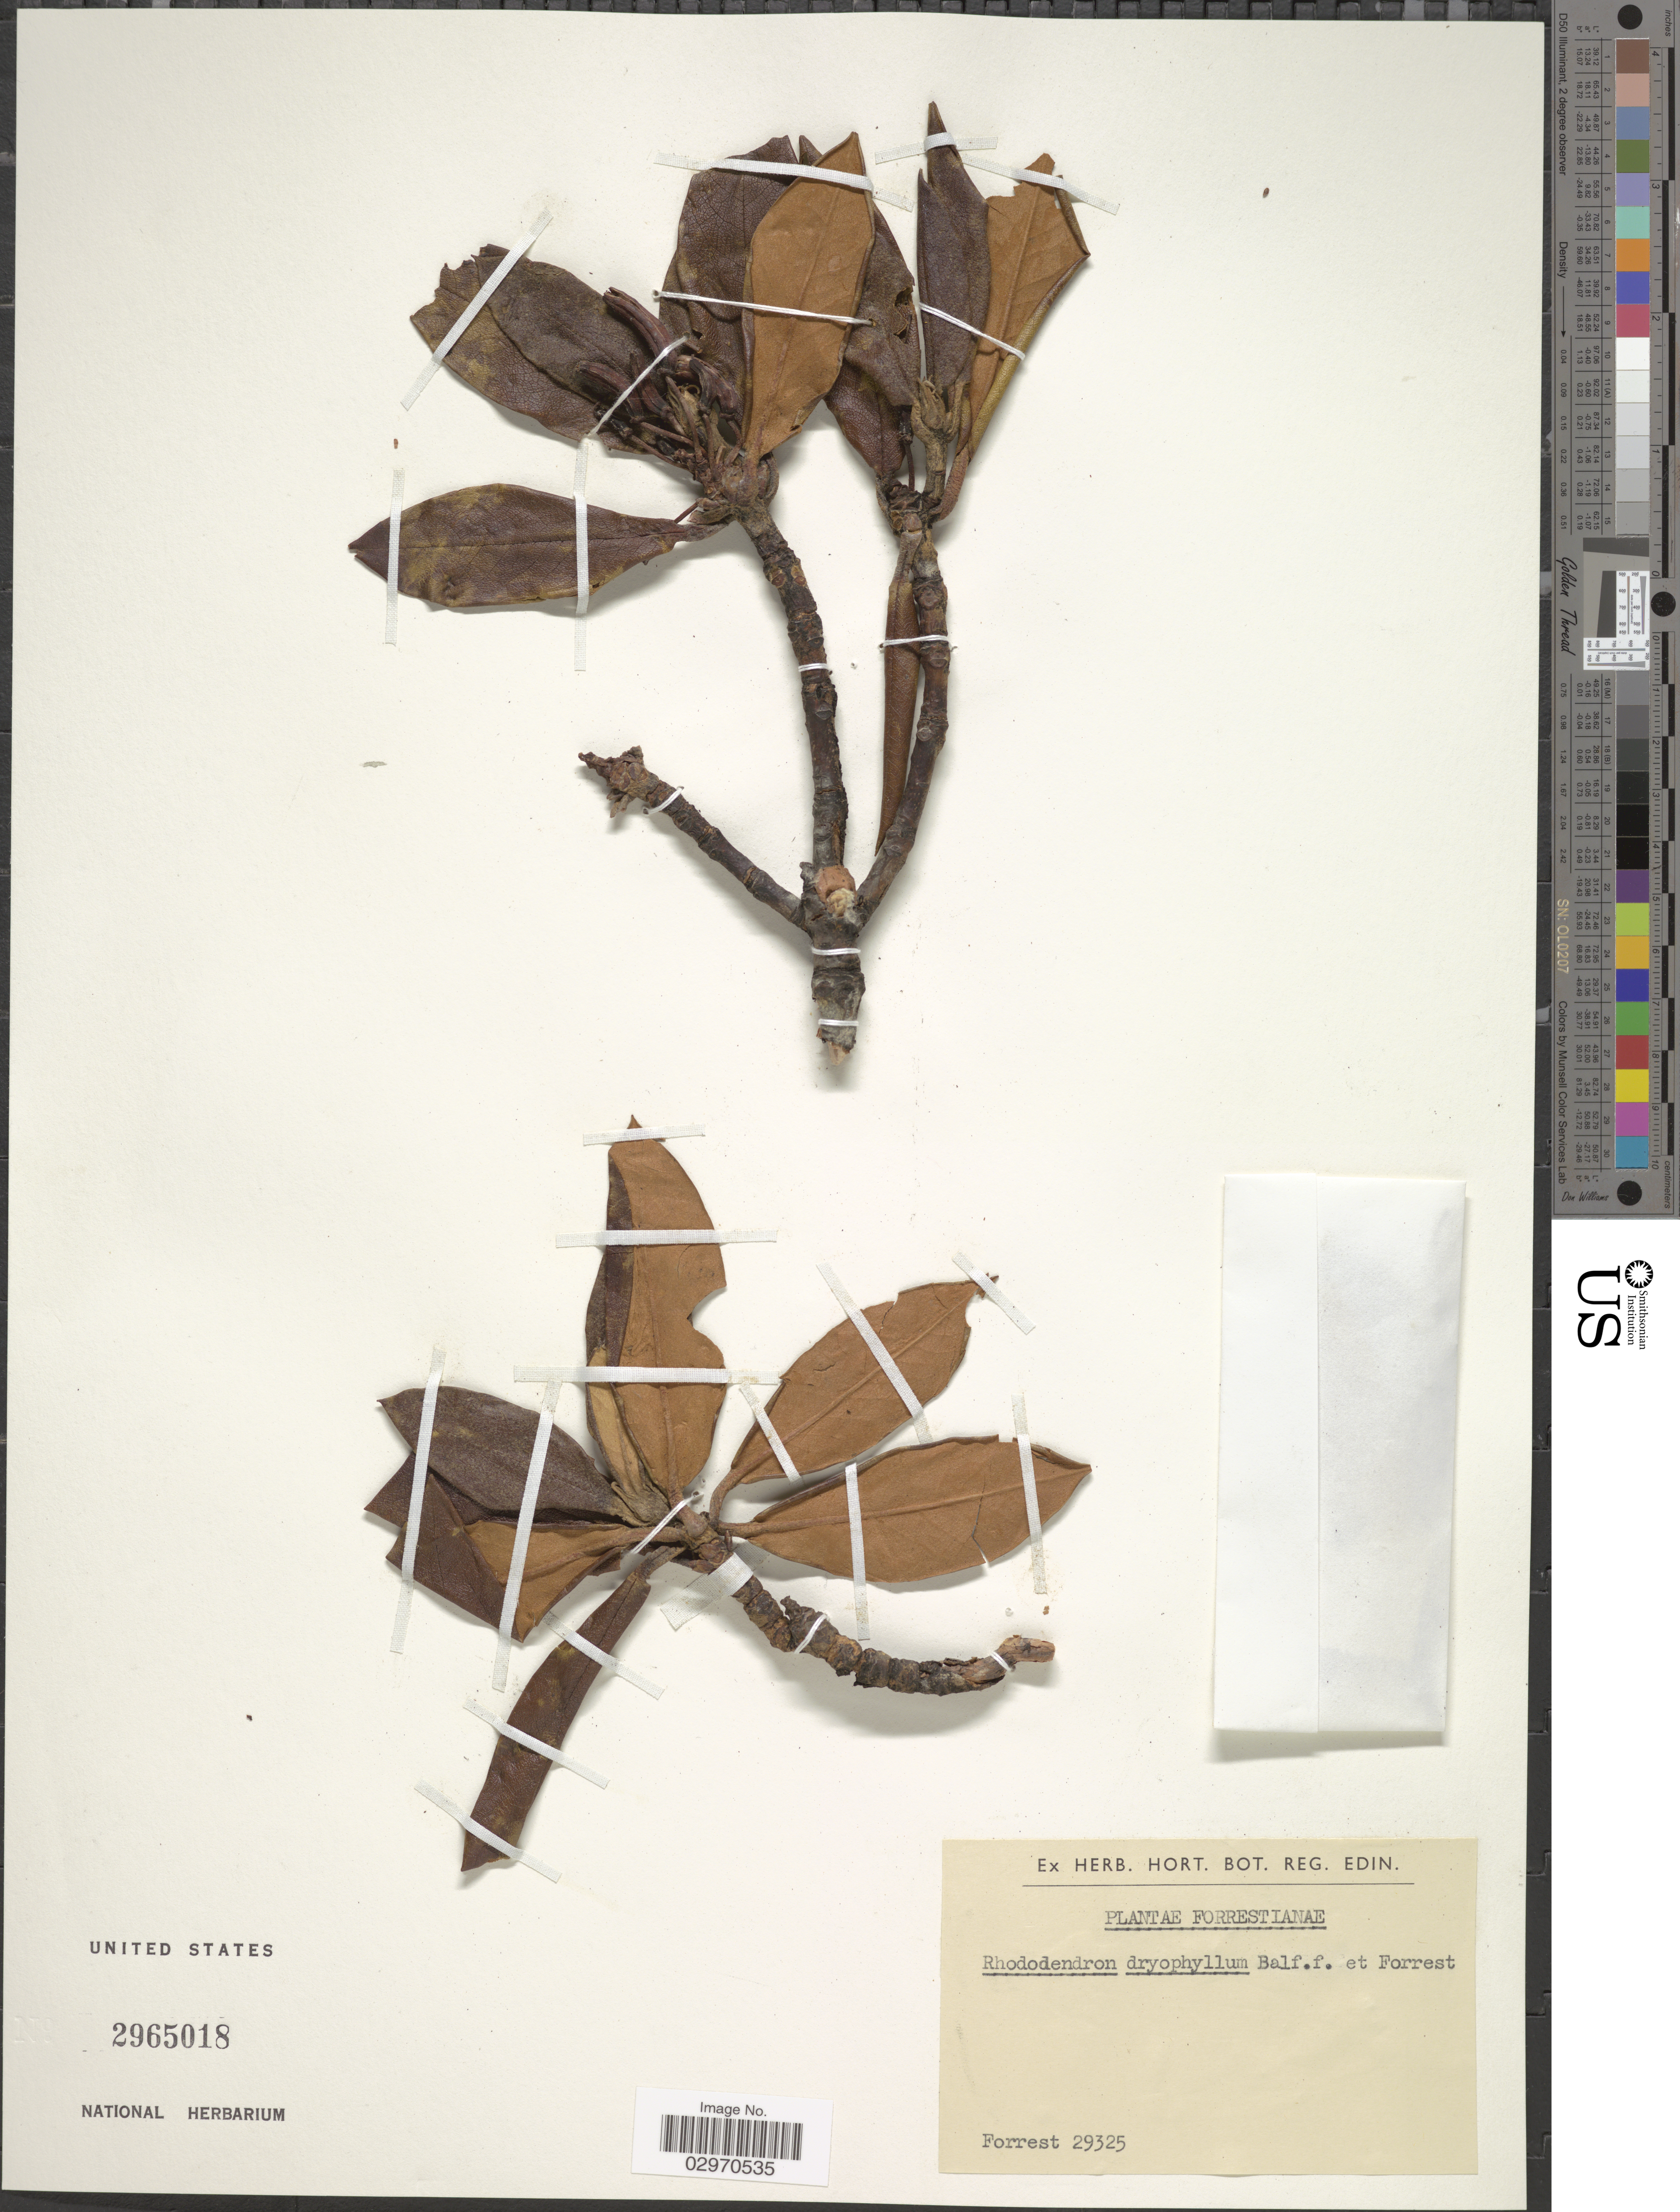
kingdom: Plantae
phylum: Tracheophyta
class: Magnoliopsida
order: Ericales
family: Ericaceae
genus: Rhododendron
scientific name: Rhododendron dryophyllum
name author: Balf. f. & Forrest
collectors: -. Forrest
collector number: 29325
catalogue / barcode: US 2965018